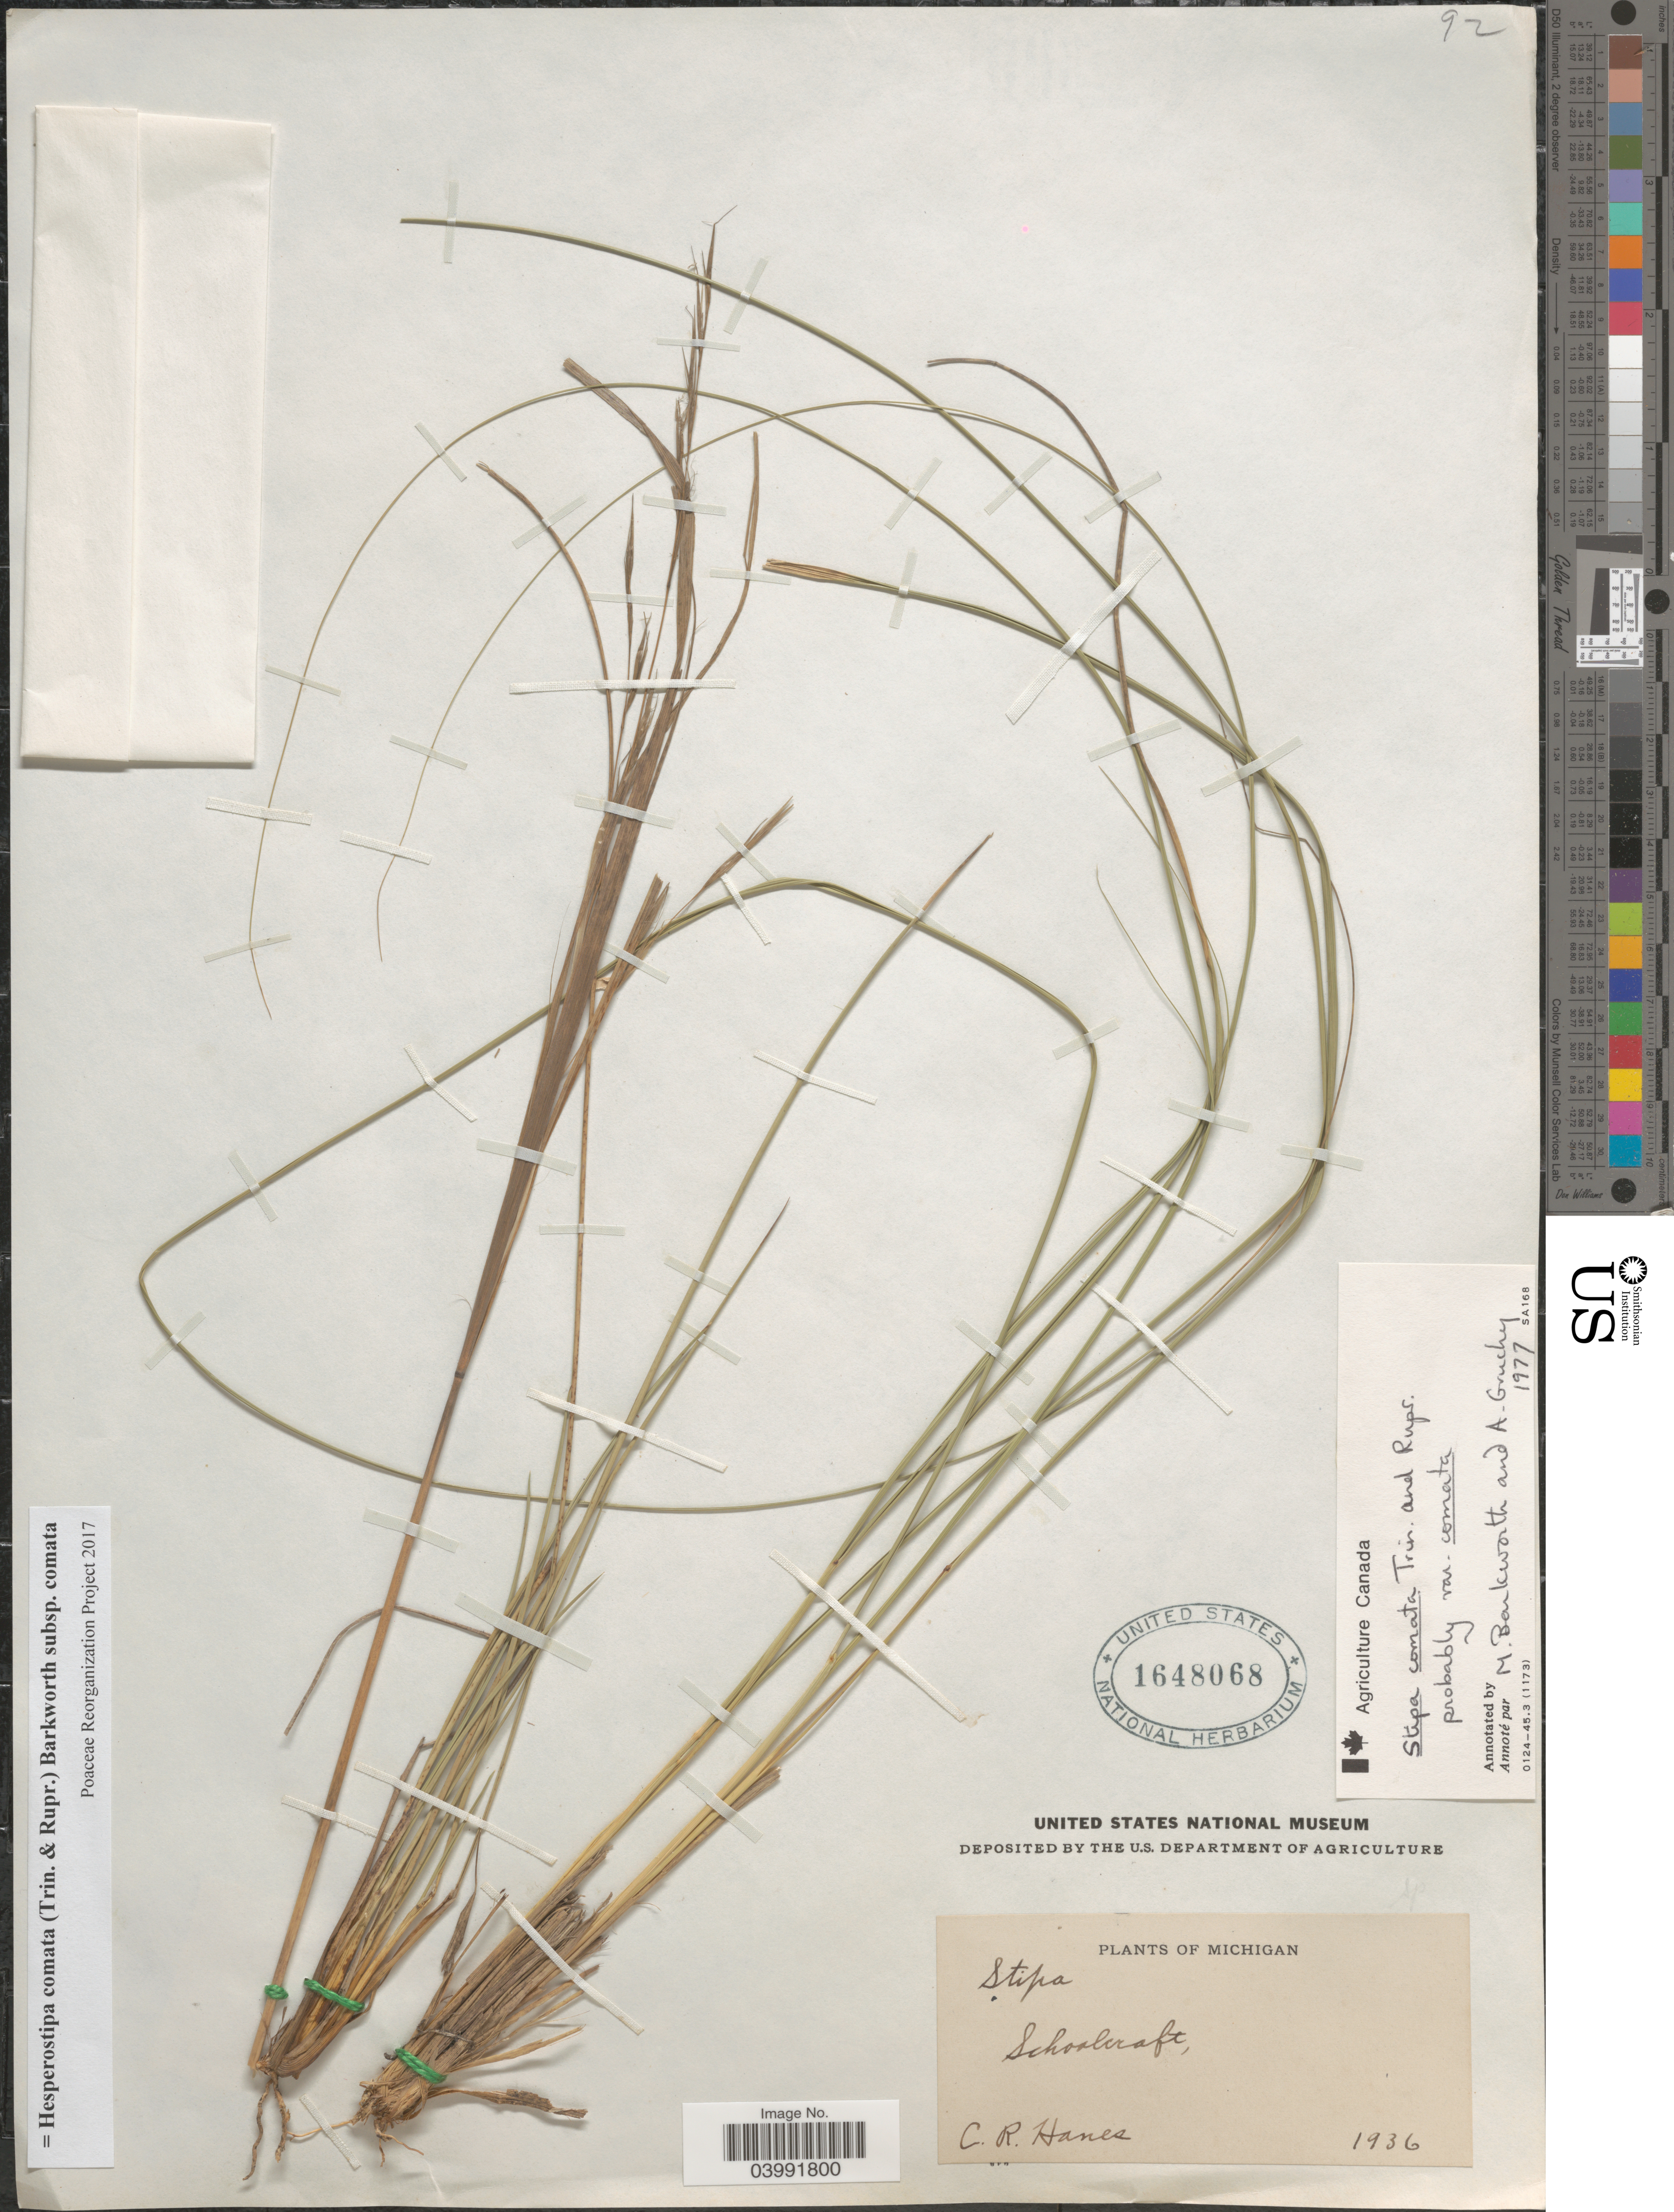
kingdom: Plantae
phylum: Tracheophyta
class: Liliopsida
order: Poales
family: Poaceae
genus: Hesperostipa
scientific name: Hesperostipa comata subsp. comata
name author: (Trin. & Rupr.) Barkworth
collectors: C. Hanes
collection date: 1936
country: United States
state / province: Michigan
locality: Schoolcraft.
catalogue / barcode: US 1648068